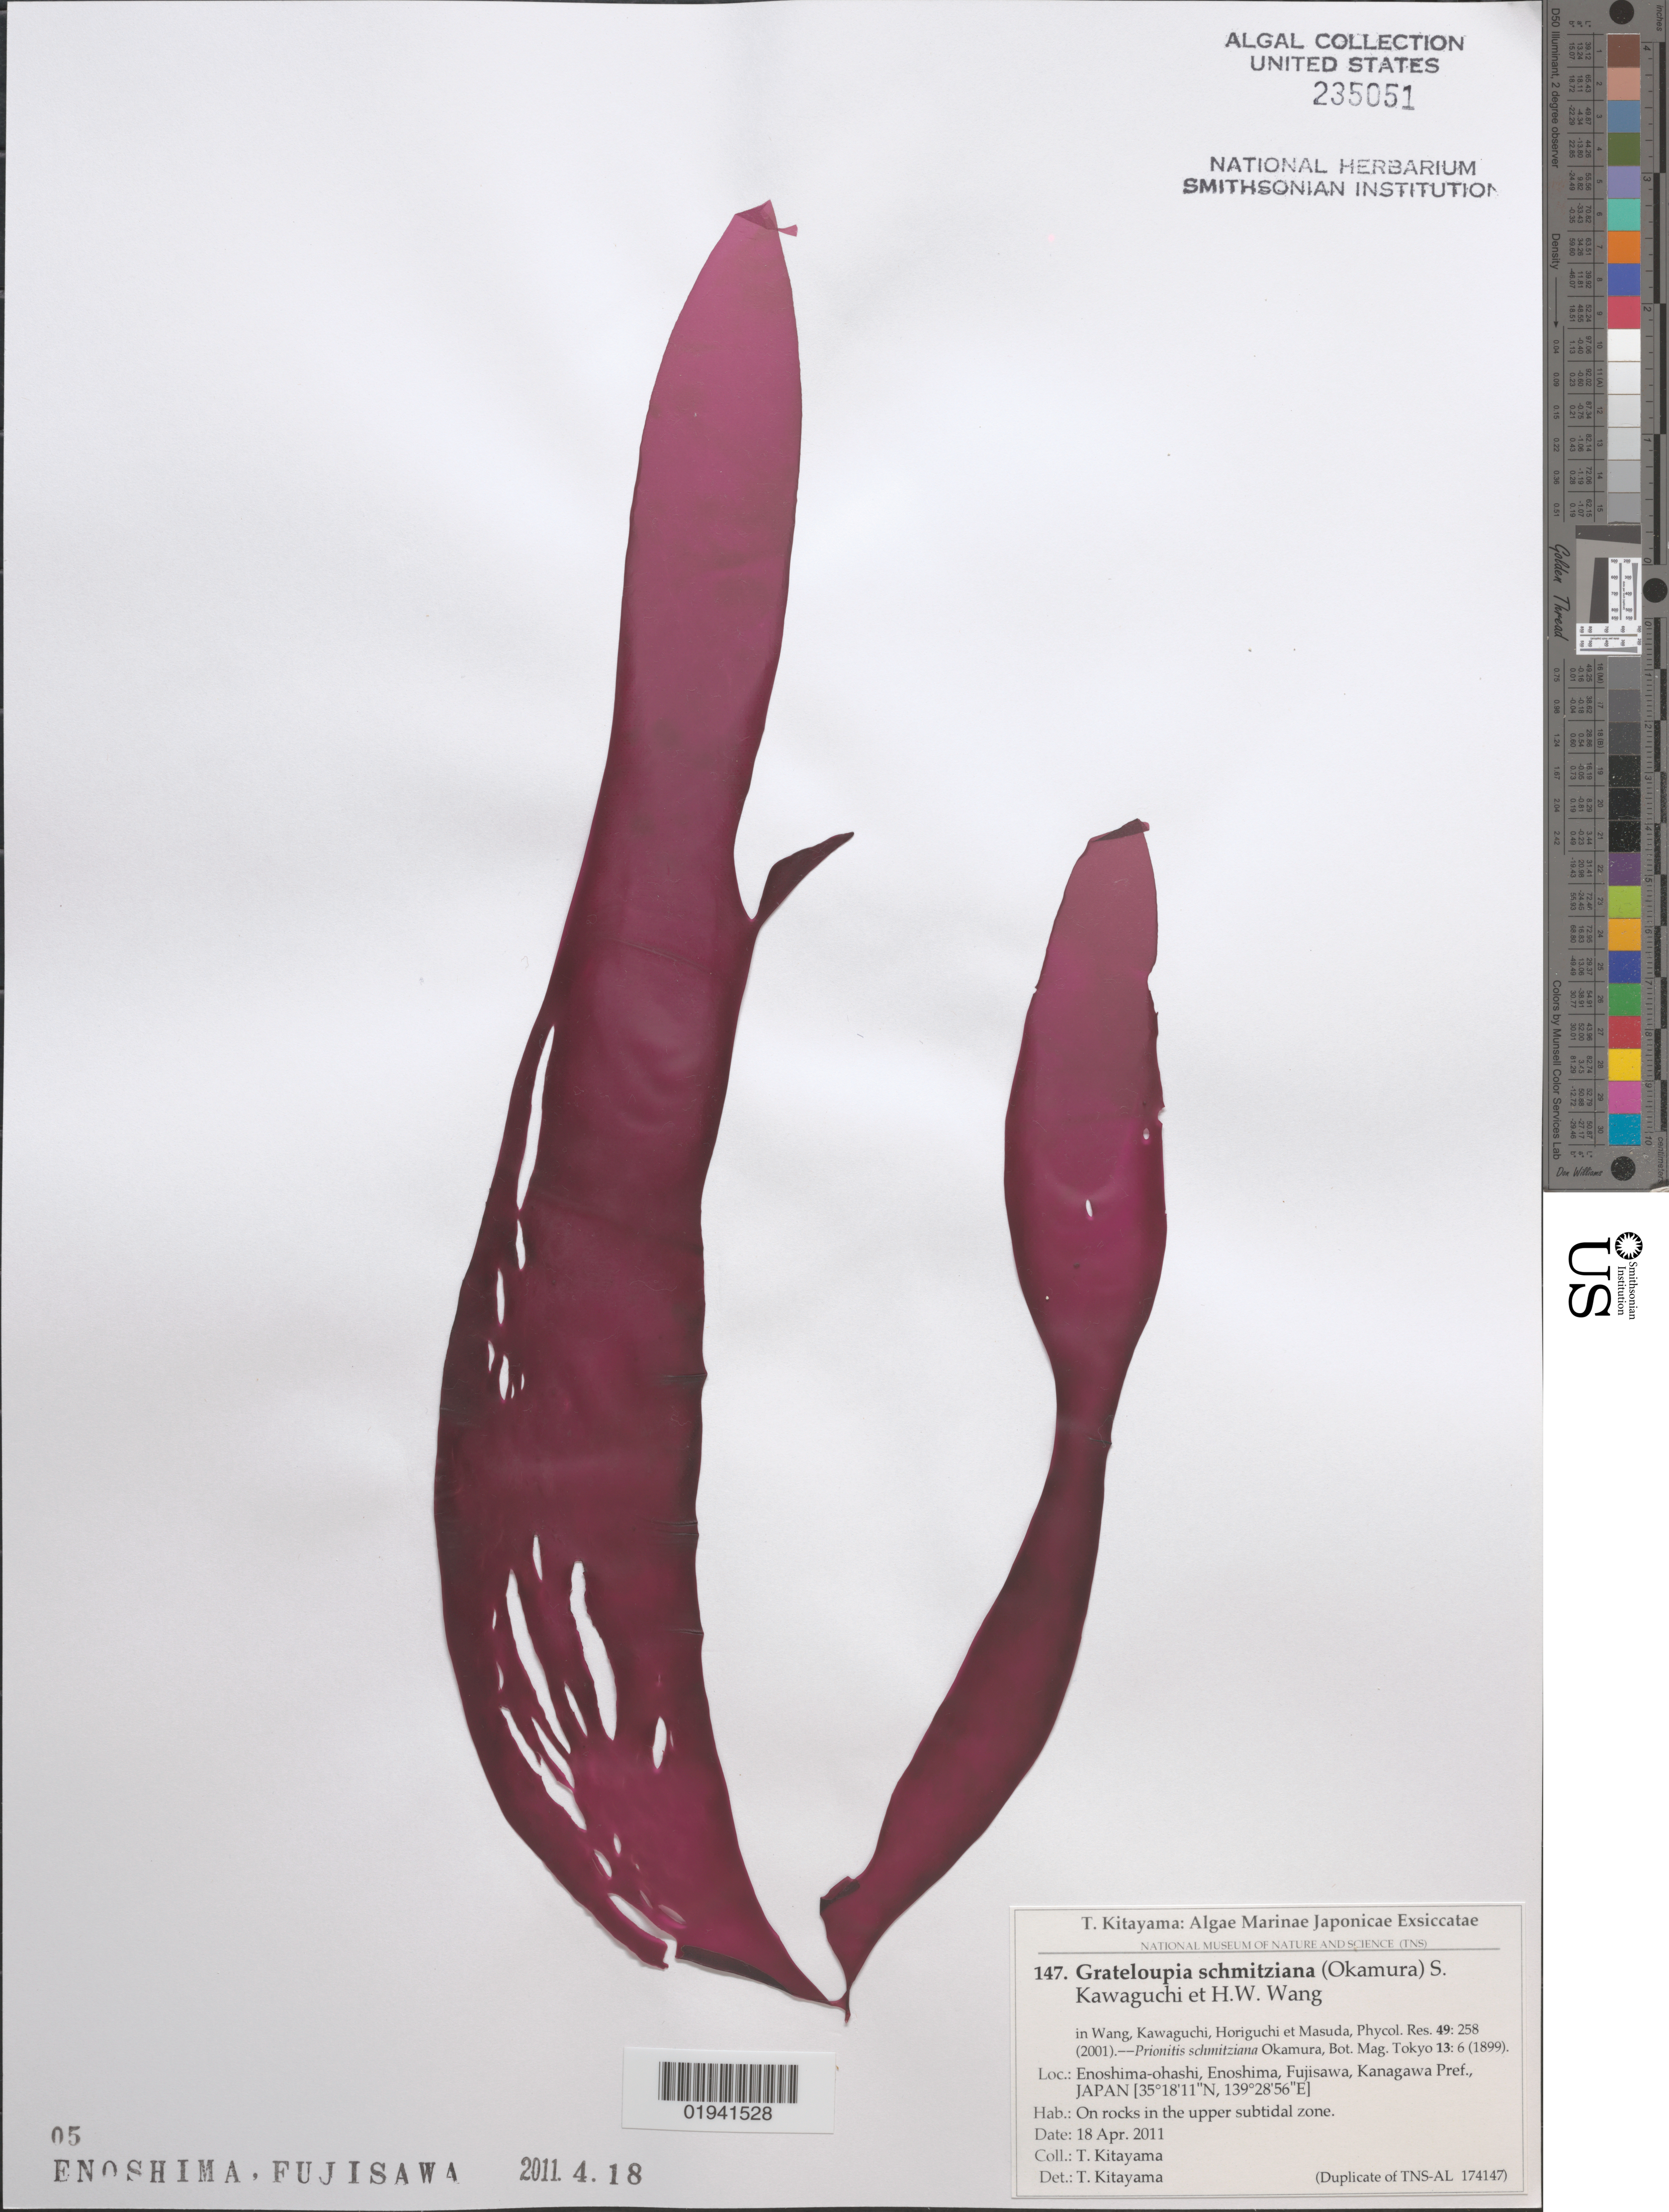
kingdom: Plantae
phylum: Rhodophyta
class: Florideophyceae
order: Halymeniales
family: Halymeniaceae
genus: Grateloupia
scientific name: Grateloupia schmitziana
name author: (Okamura) S. Kawaguchi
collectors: T. Kitayama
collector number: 147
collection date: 2011-04-18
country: Japan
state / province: Kanagawa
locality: Enoshima-ohashi, Enoshima, Fujisawa, Kanagawa Pref.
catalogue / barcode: US 235051